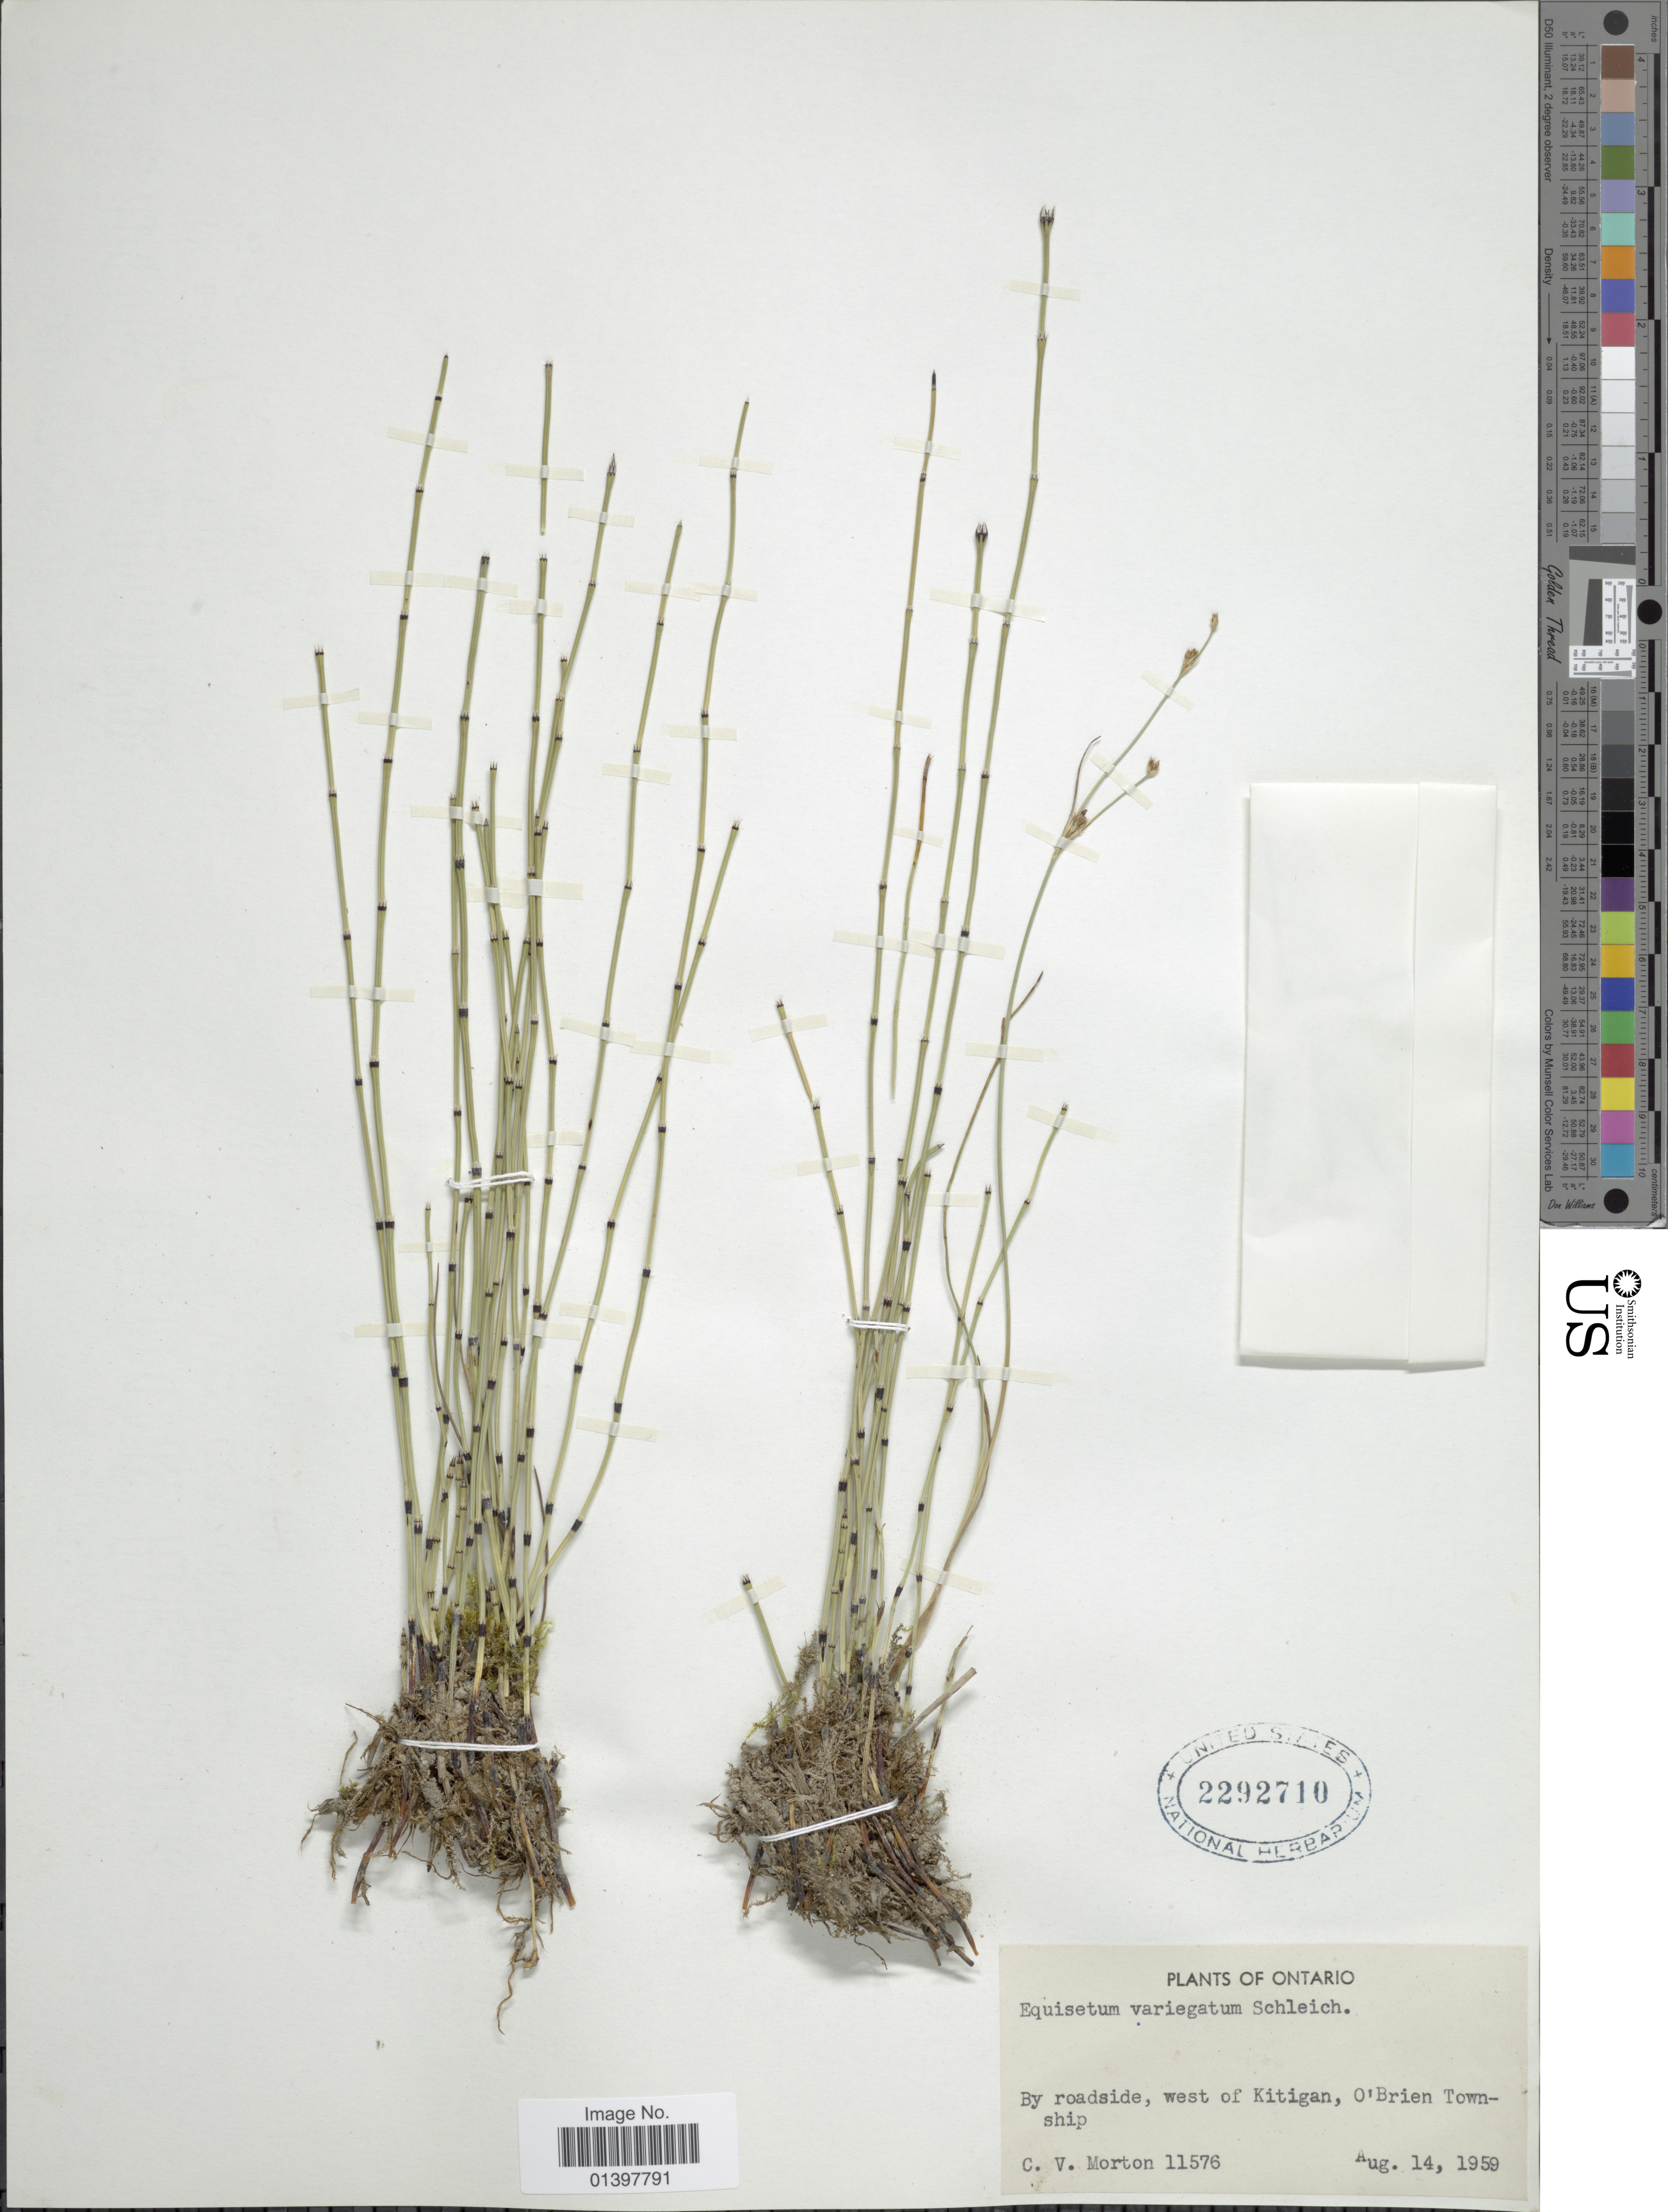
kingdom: Plantae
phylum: Tracheophyta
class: Polypodiopsida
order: Equisetales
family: Equisetaceae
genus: Equisetum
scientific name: Equisetum variegatum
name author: Schleich. ex F. Weber & D. Mohr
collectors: C. V. Morton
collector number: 11576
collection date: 1959-08-14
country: Canada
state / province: Ontario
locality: By roadside , west of Kitigan, O'Brien Township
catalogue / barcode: US 2292710